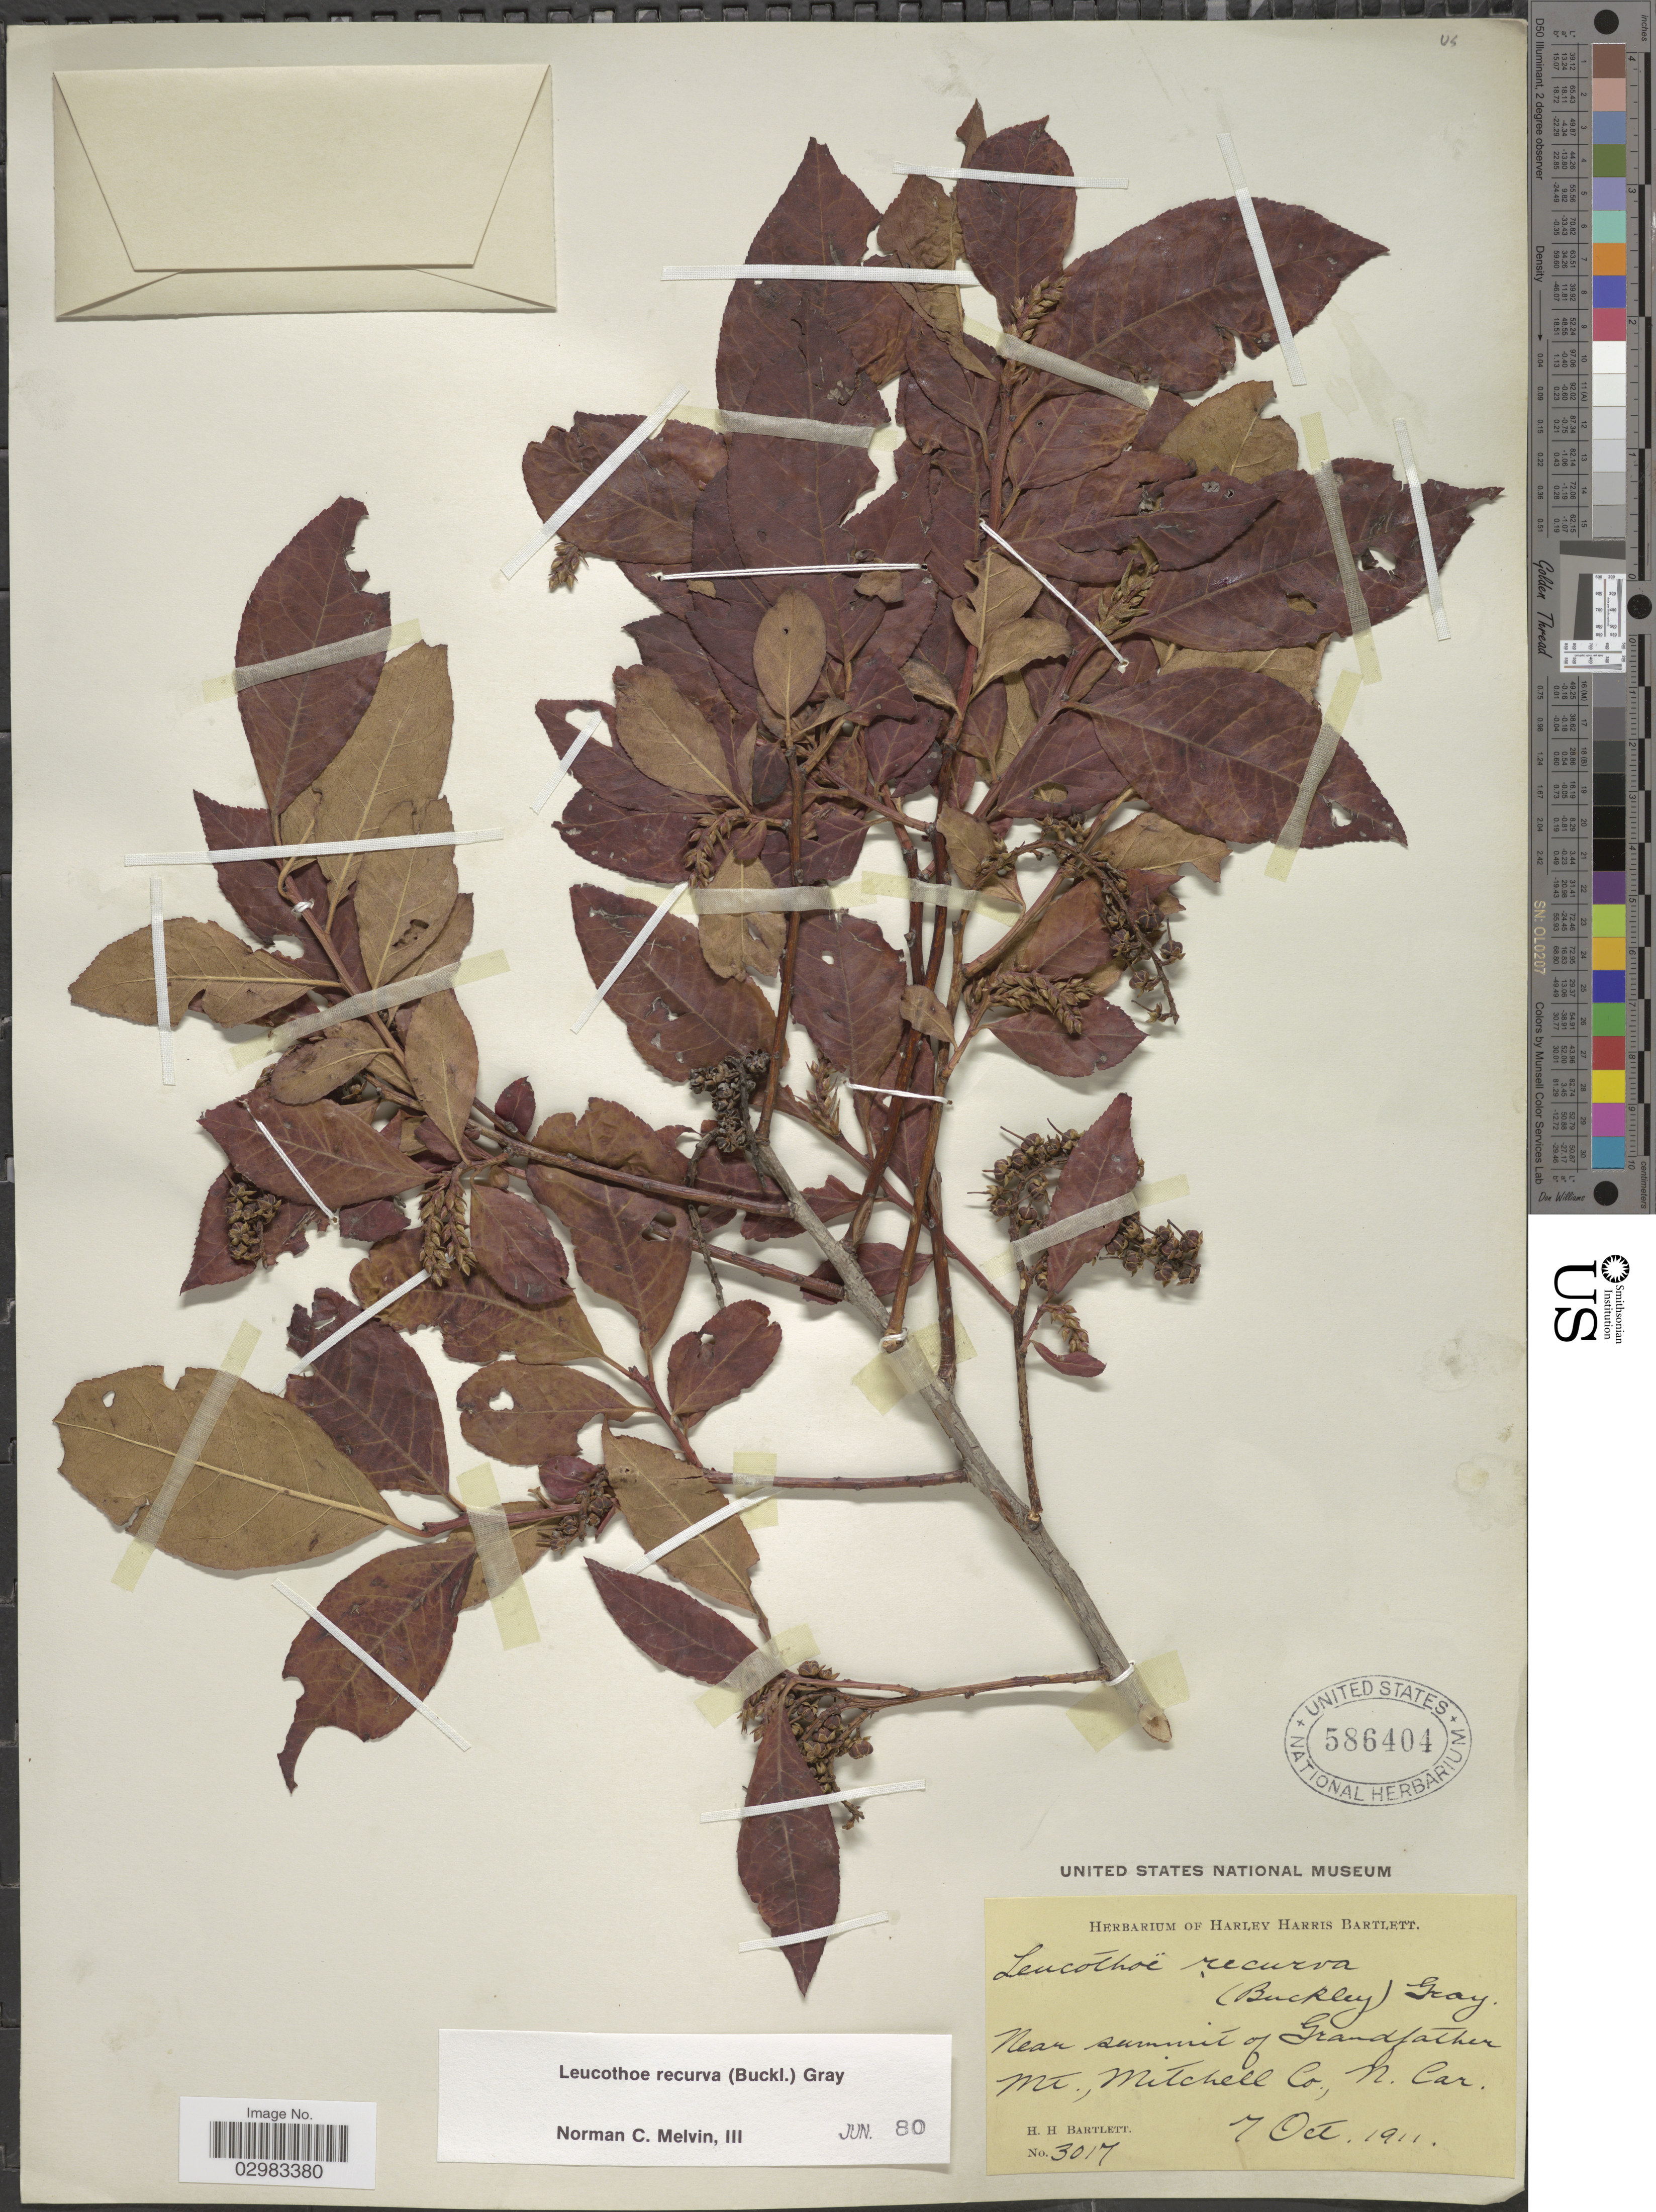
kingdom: Plantae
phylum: Tracheophyta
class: Magnoliopsida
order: Ericales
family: Ericaceae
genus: Leucothoe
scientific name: Leucothoë recurva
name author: (Buckley) A. Gray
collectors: H. H. Bartlett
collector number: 3017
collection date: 1911-10-07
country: United States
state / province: North Carolina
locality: Near summit of Grandfather Mt., Mitchell Co.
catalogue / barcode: US 586404